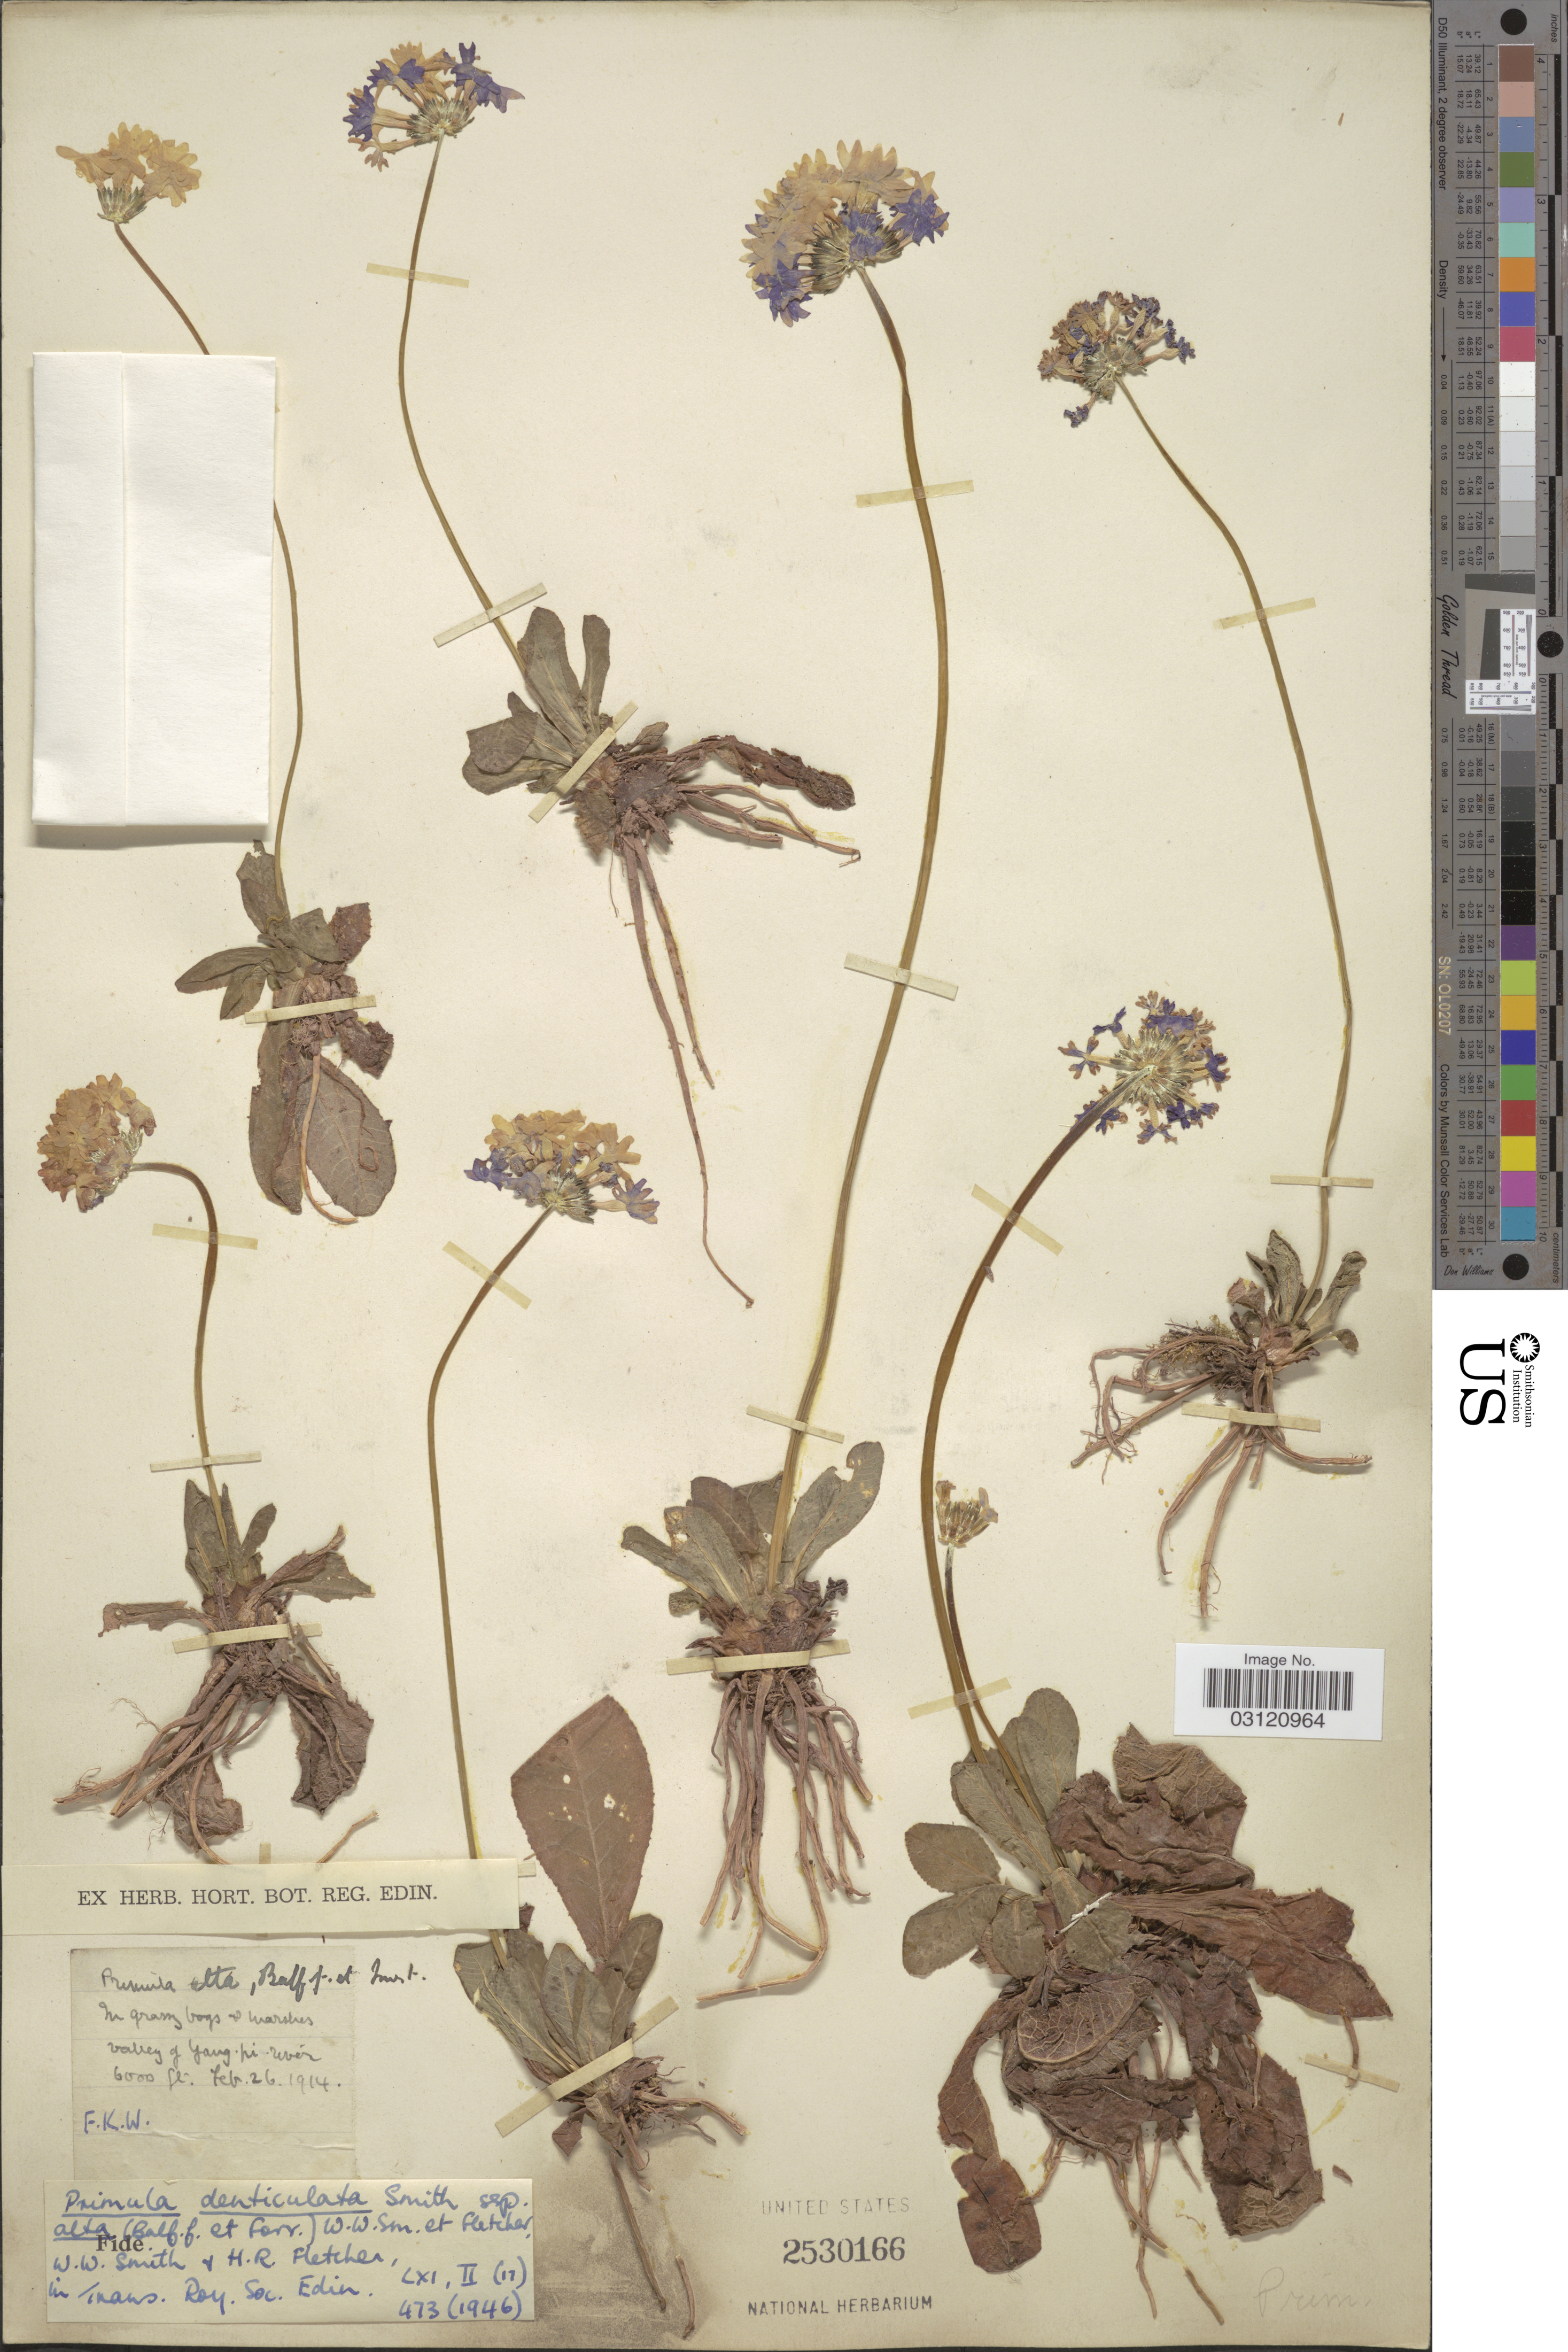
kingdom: Plantae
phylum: Tracheophyta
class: Magnoliopsida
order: Ericales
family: Primulaceae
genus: Primula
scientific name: Primula denticulata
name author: Sm.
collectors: F. K. W.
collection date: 1914-02-26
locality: In grassy bogs - marshes valley of Yang-pi river.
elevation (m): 1829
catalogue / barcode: US 2530166